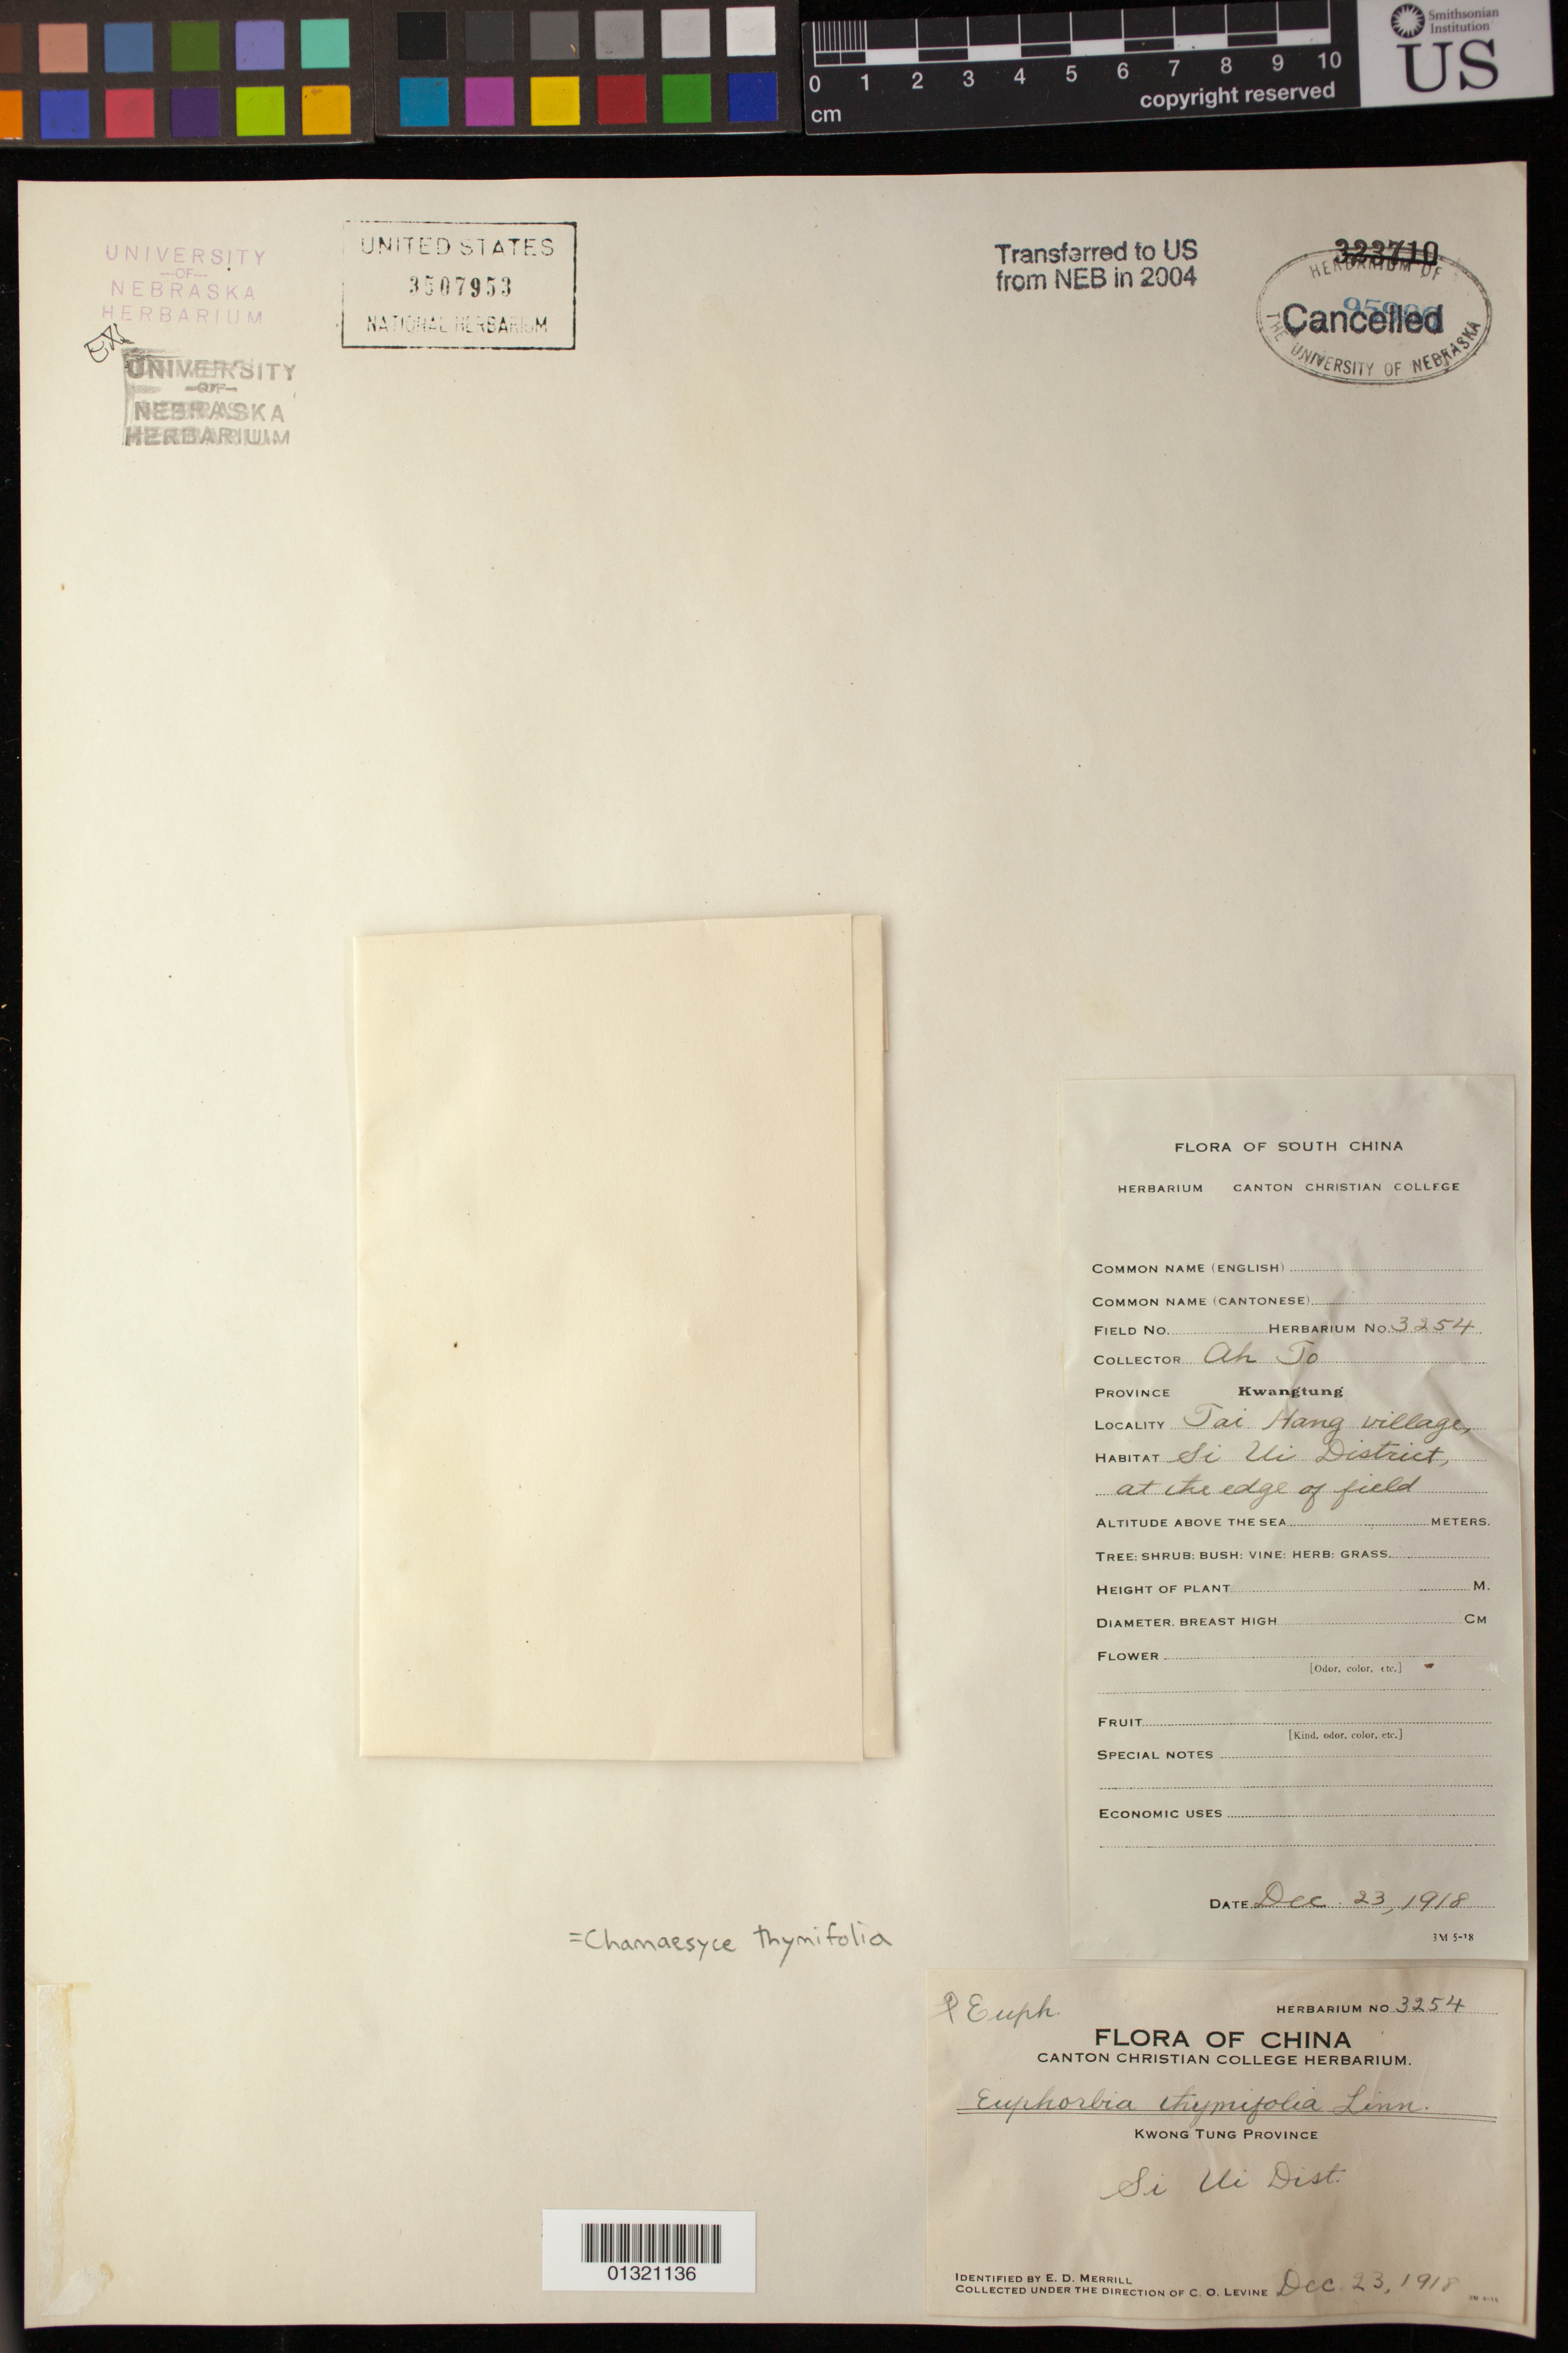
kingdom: Plantae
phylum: Tracheophyta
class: Magnoliopsida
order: Malpighiales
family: Euphorbiaceae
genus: Euphorbia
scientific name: Euphorbia thymifolia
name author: L.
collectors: A. To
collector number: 3254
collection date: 1918-12-23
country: China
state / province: Guangdong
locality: Tai Hang Village Si Ui District Kwong Tung Province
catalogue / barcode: US 3507953